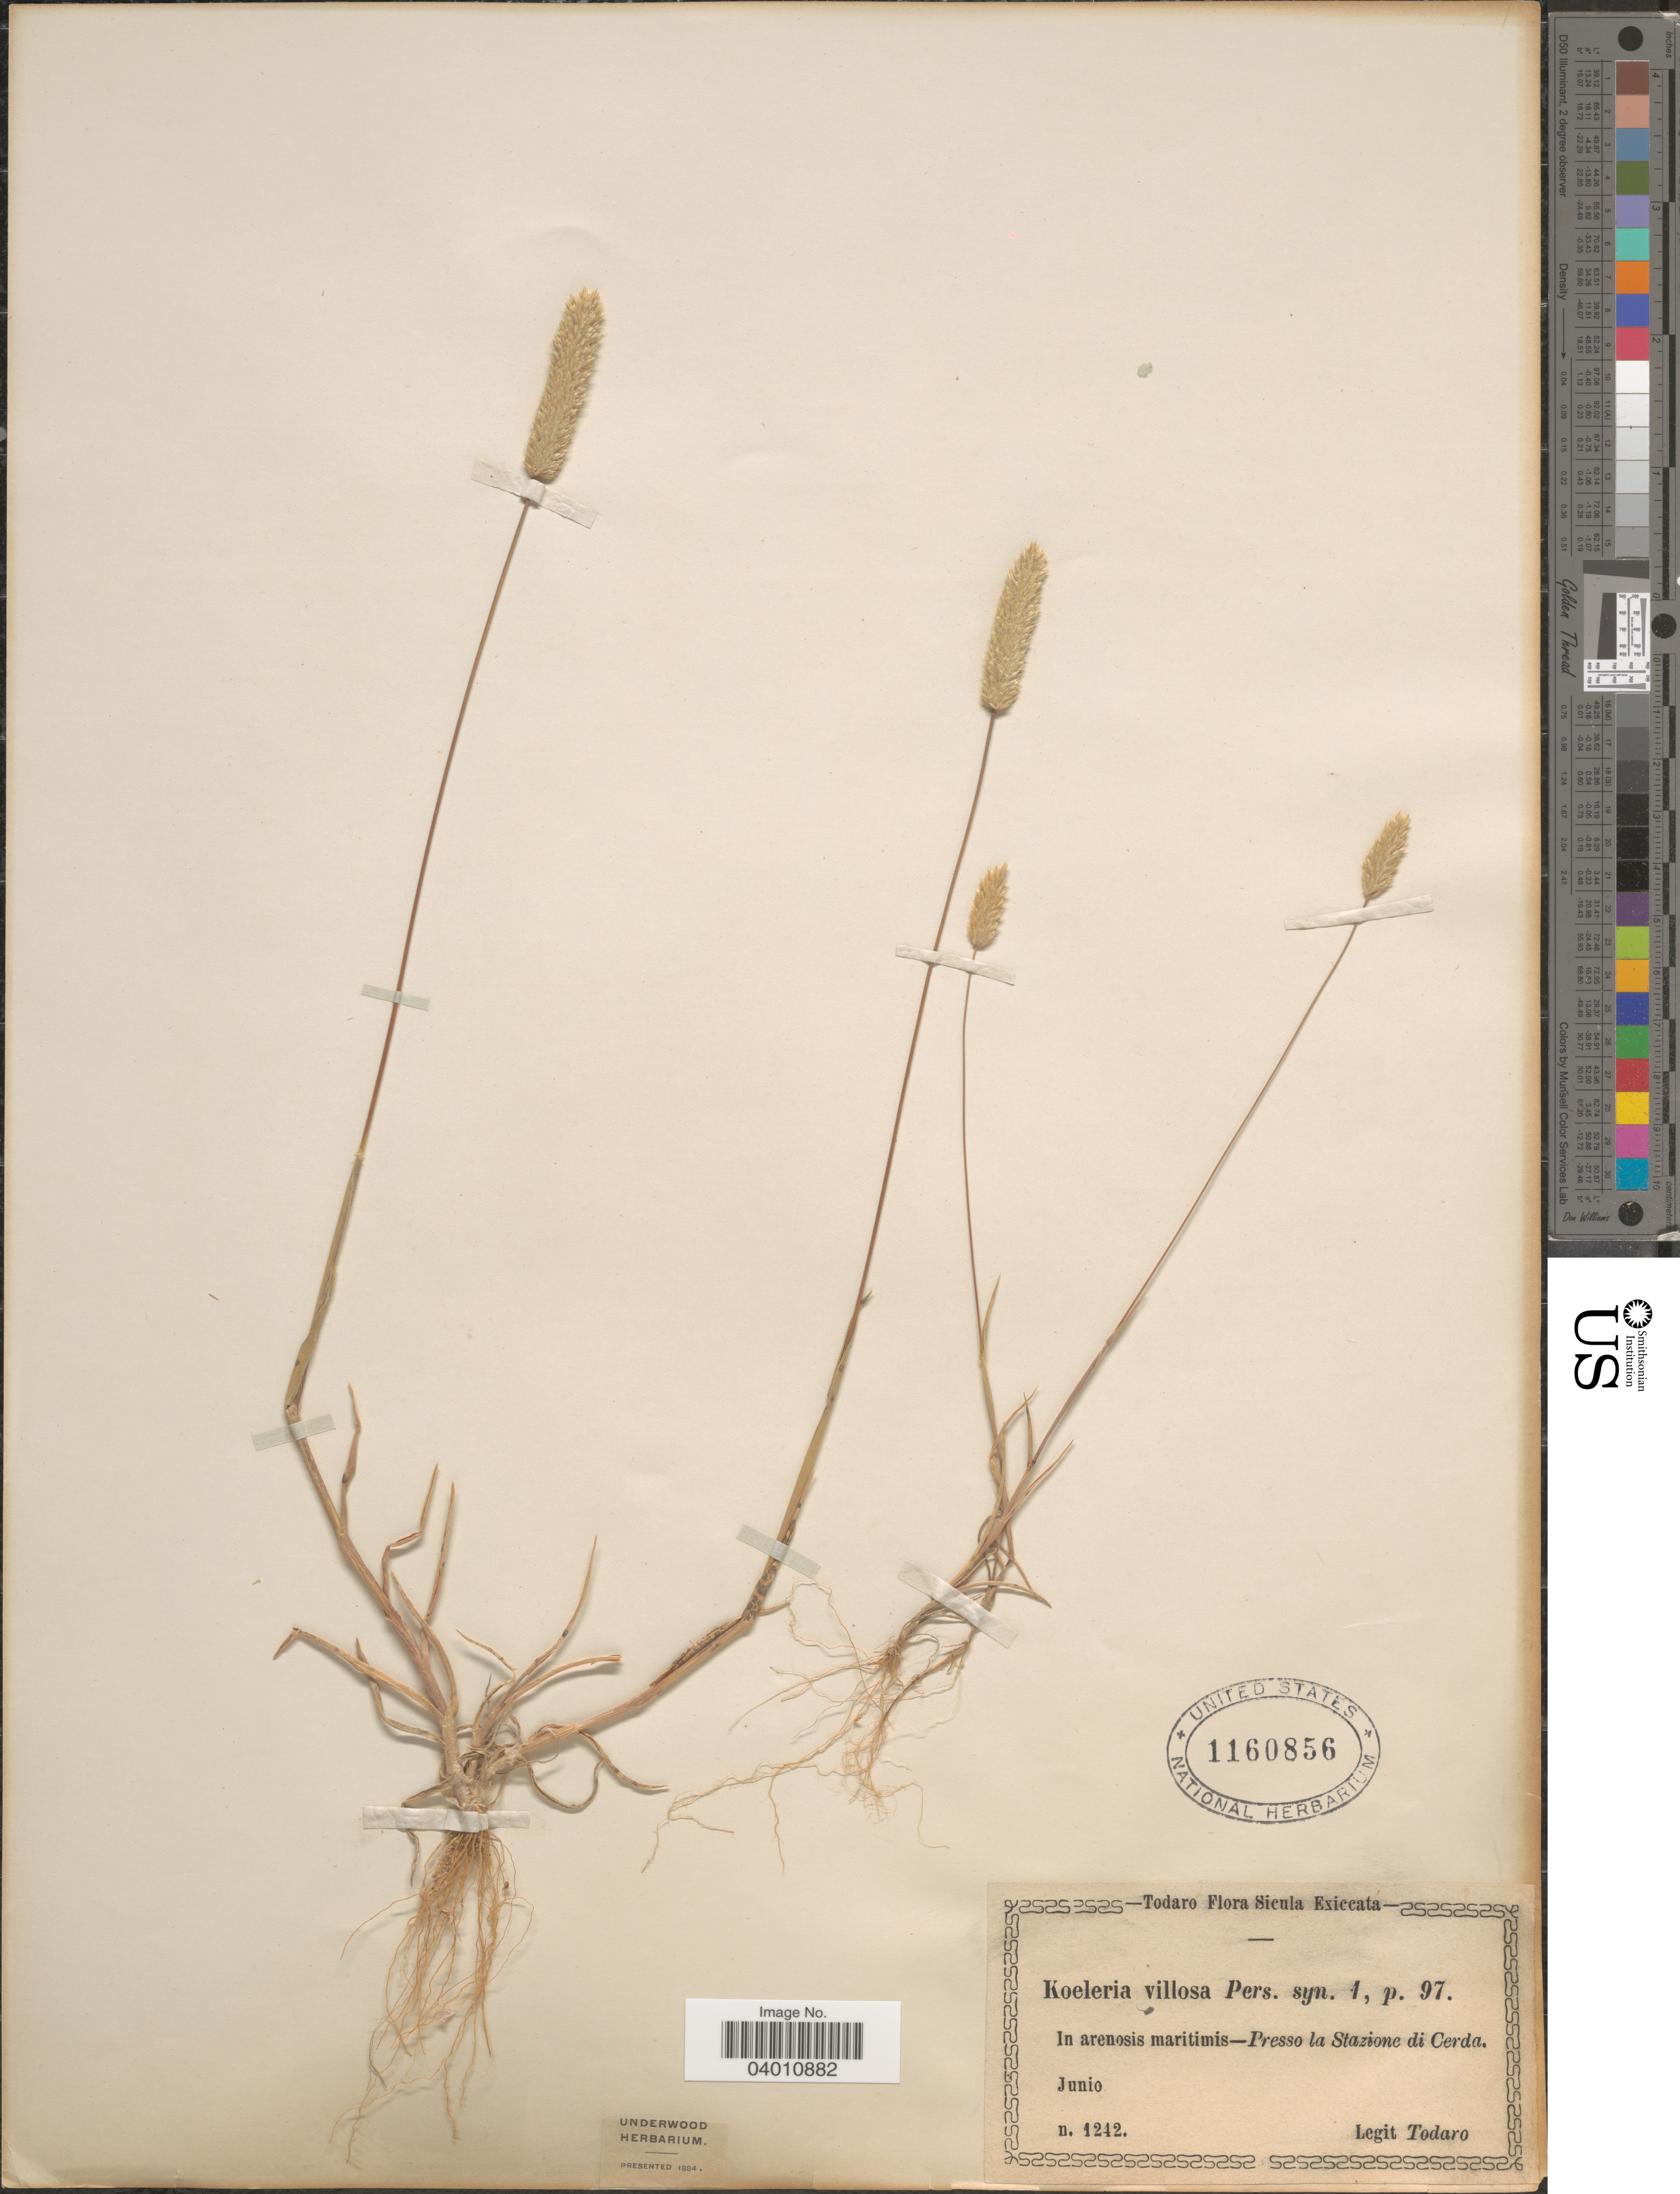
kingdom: Plantae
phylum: Tracheophyta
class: Liliopsida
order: Poales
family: Poaceae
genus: Rostraria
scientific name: Rostraria litorea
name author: (All.) Holub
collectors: Todaro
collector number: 1242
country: Italy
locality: Sicula. In arenosis maritimis - Presso la Stazione di Cerda.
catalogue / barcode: US 1160856